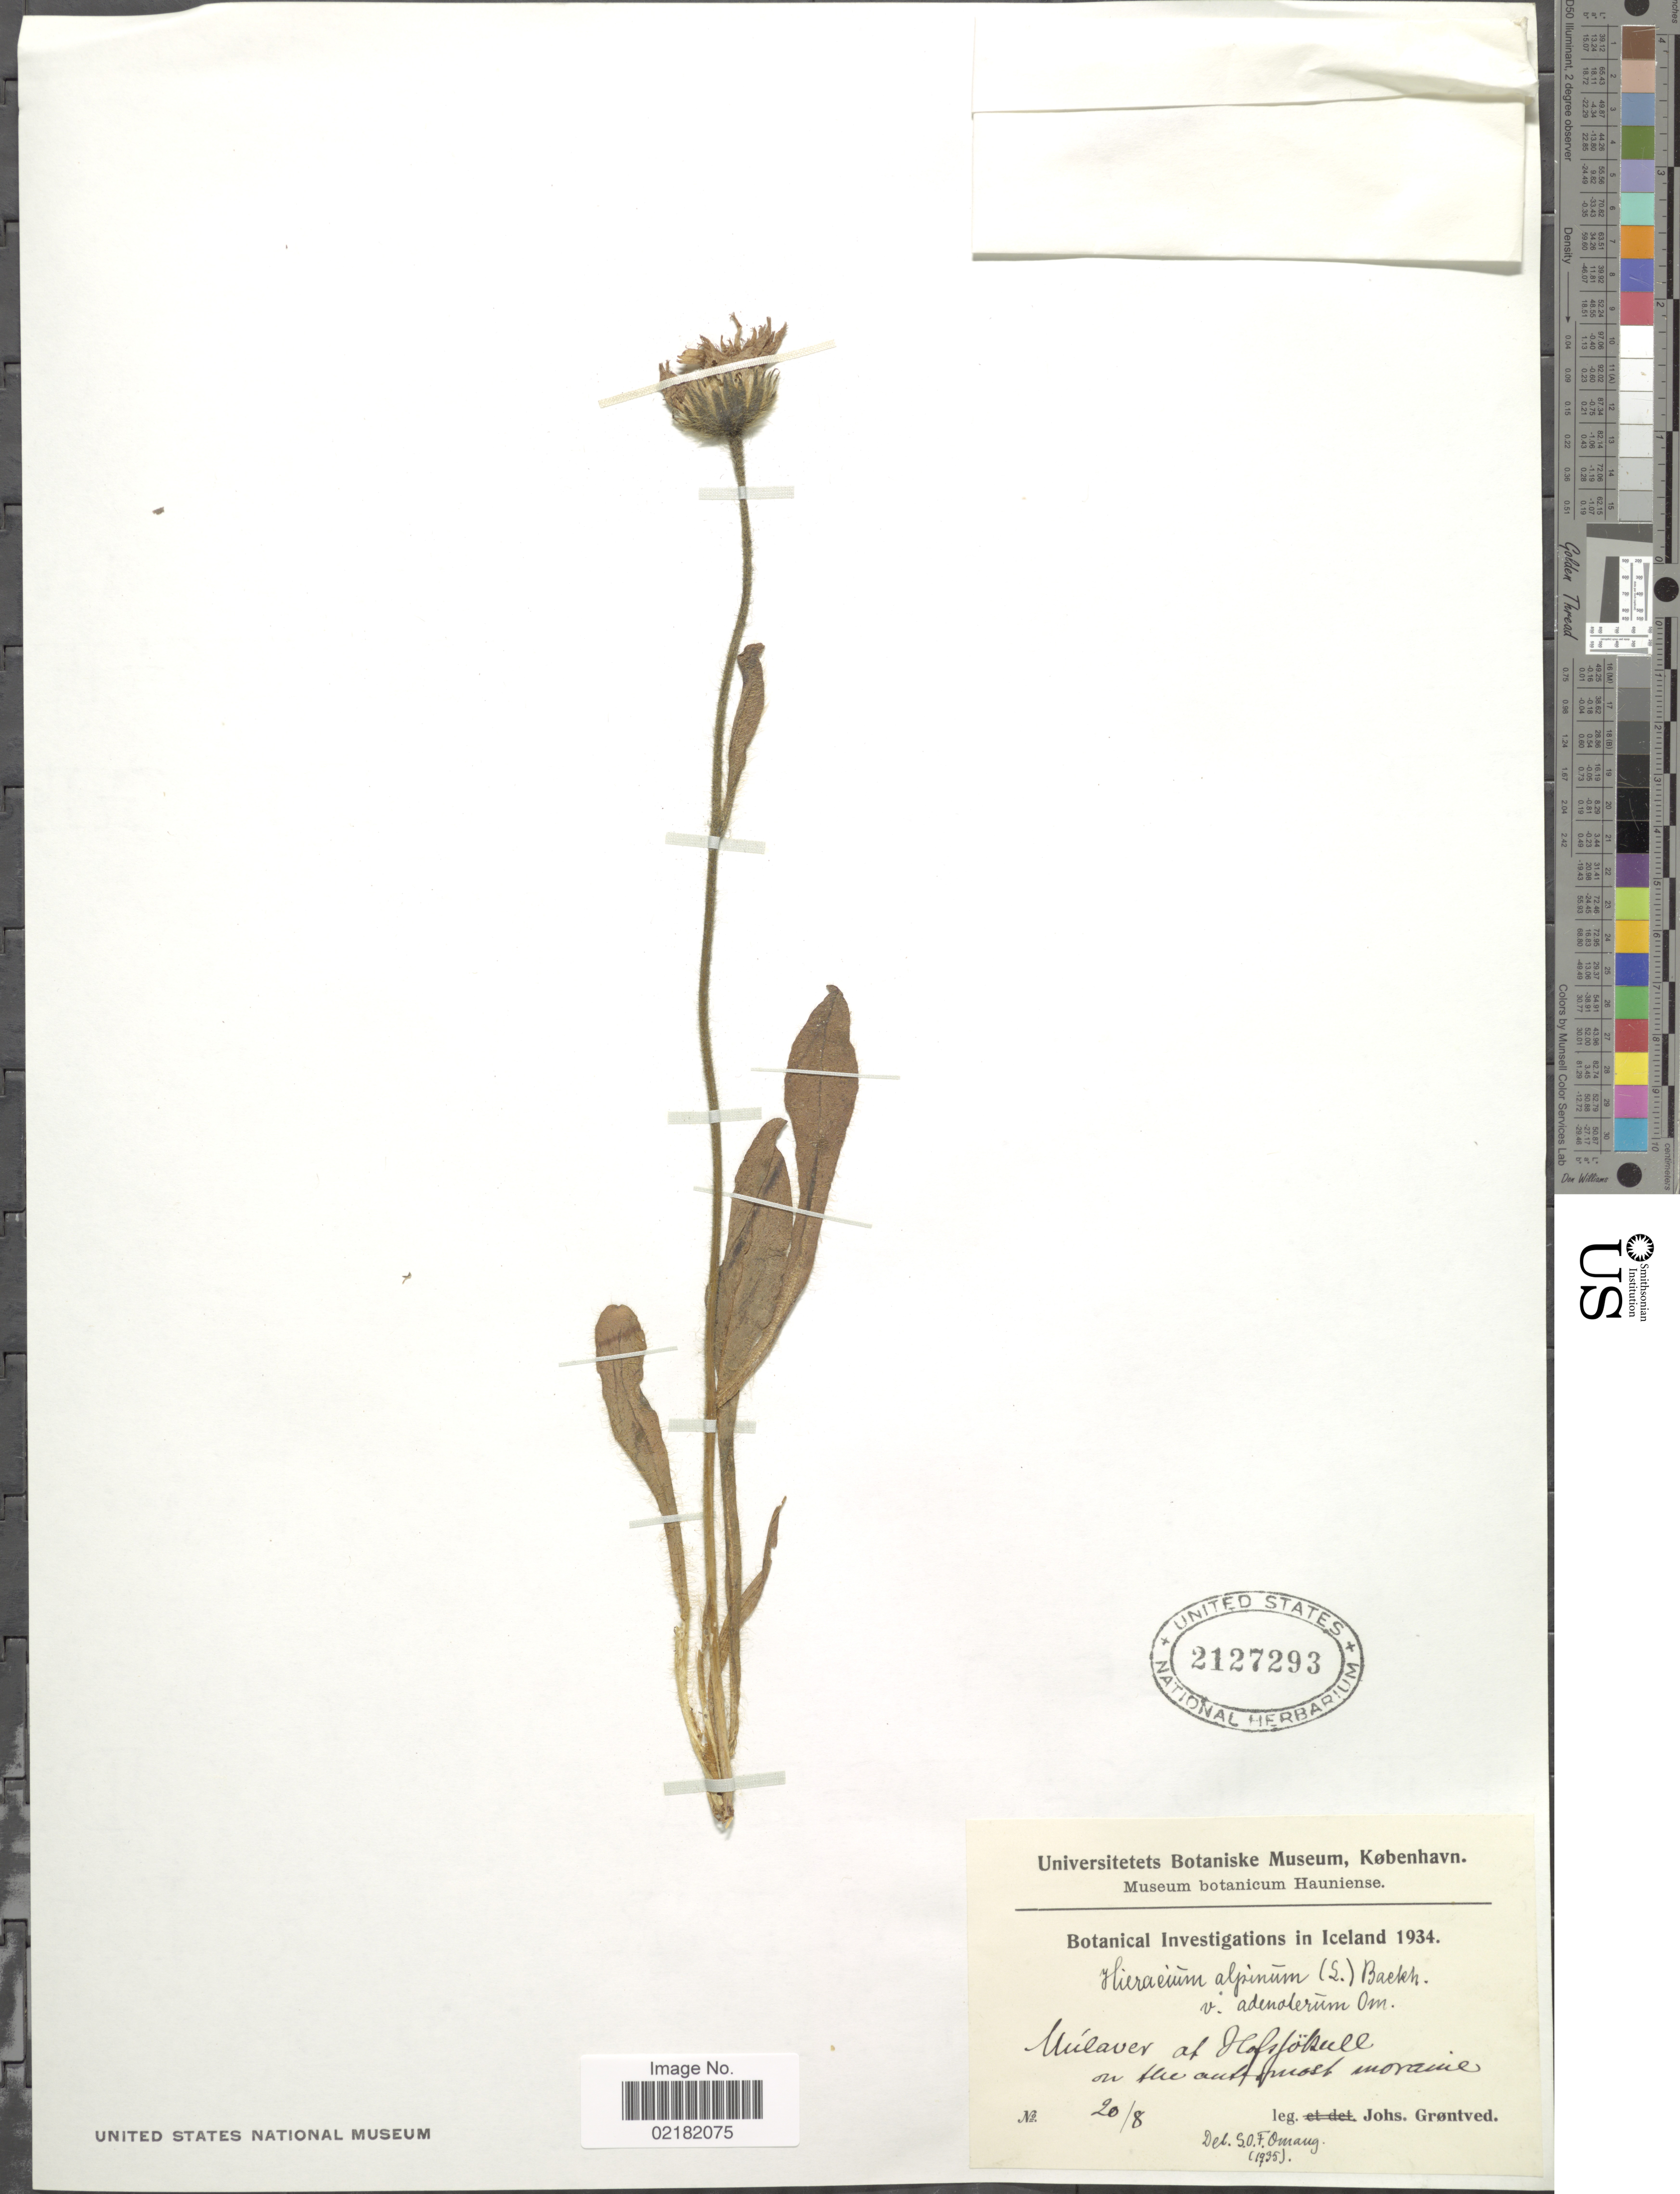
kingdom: Plantae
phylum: Tracheophyta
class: Magnoliopsida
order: Asterales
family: Asteraceae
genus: Hieracium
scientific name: Hieracium alpinum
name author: L.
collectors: J. Grøntved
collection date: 1934-08-20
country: Iceland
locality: Mulaver [interpreted] af Hofsjökull on the outmost moraine.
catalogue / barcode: US 2127293